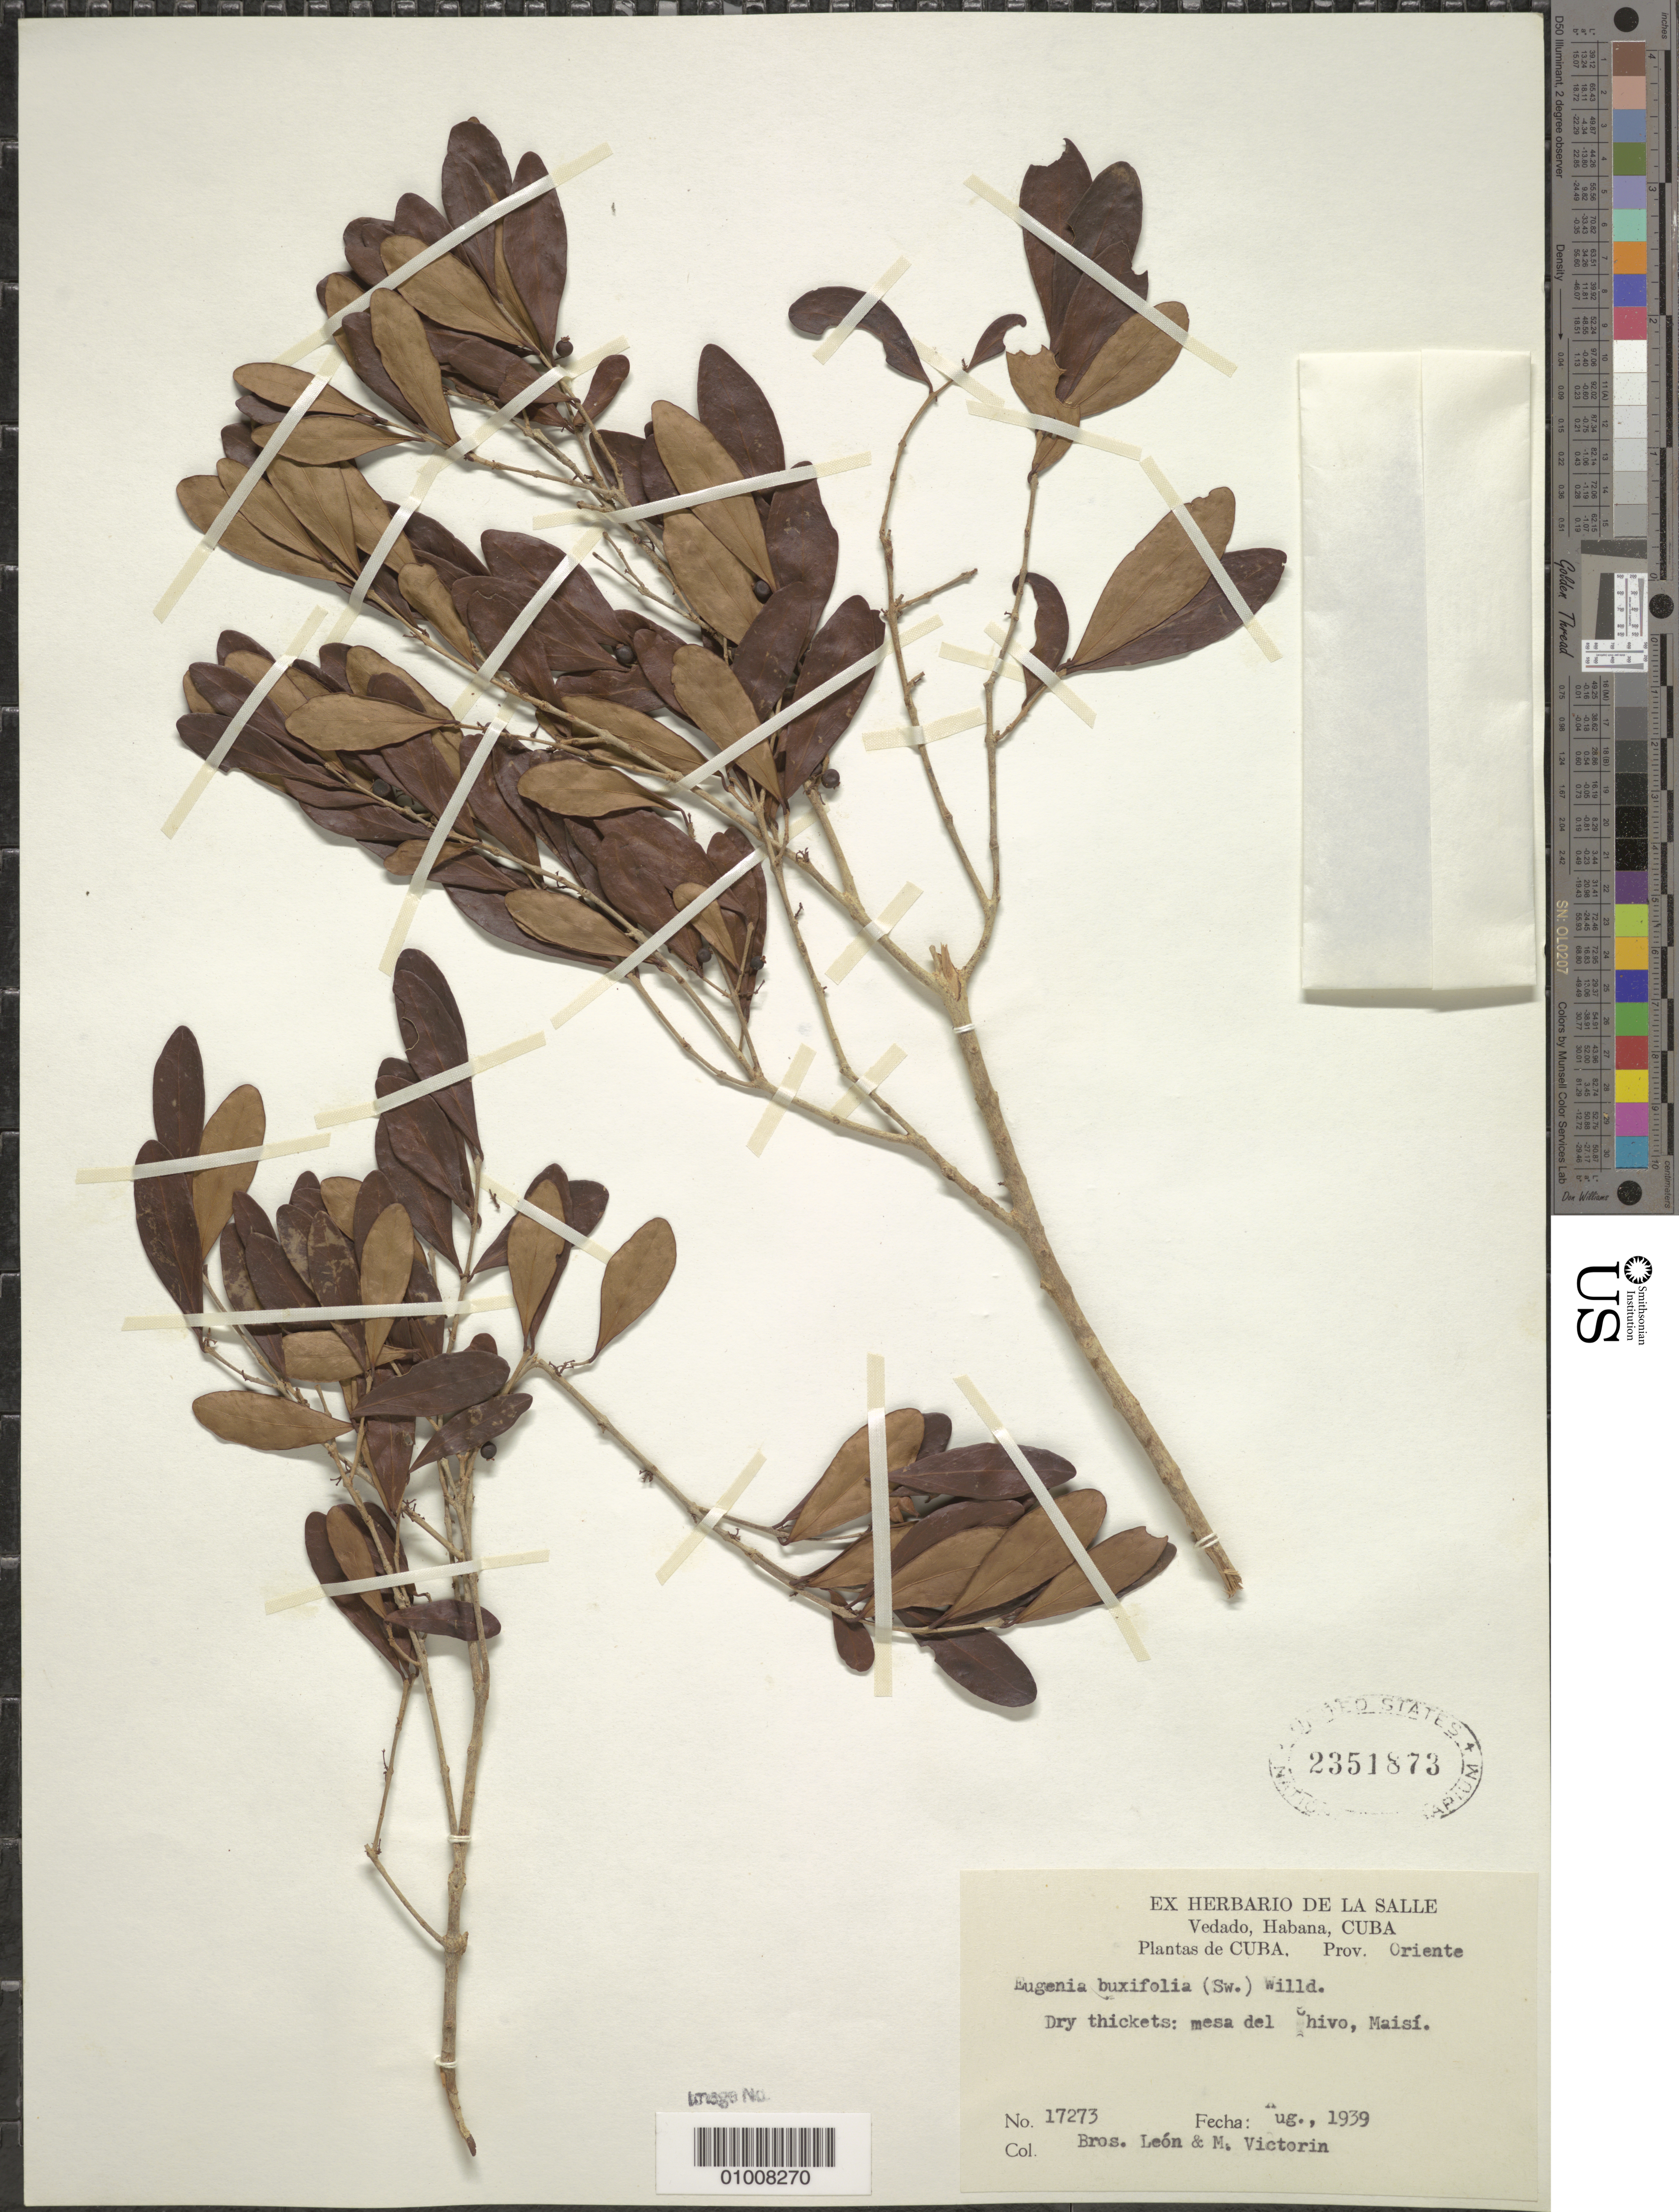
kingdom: Plantae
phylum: Tracheophyta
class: Magnoliopsida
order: Myrtales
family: Myrtaceae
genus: Eugenia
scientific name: Eugenia foetida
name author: Pers.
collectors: Bro. León & F. Victorin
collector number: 17273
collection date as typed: Aug 1939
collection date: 1939-08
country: Cuba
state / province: Oriente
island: Cuba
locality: mesa del Chivo, Maisí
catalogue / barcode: US 2351873